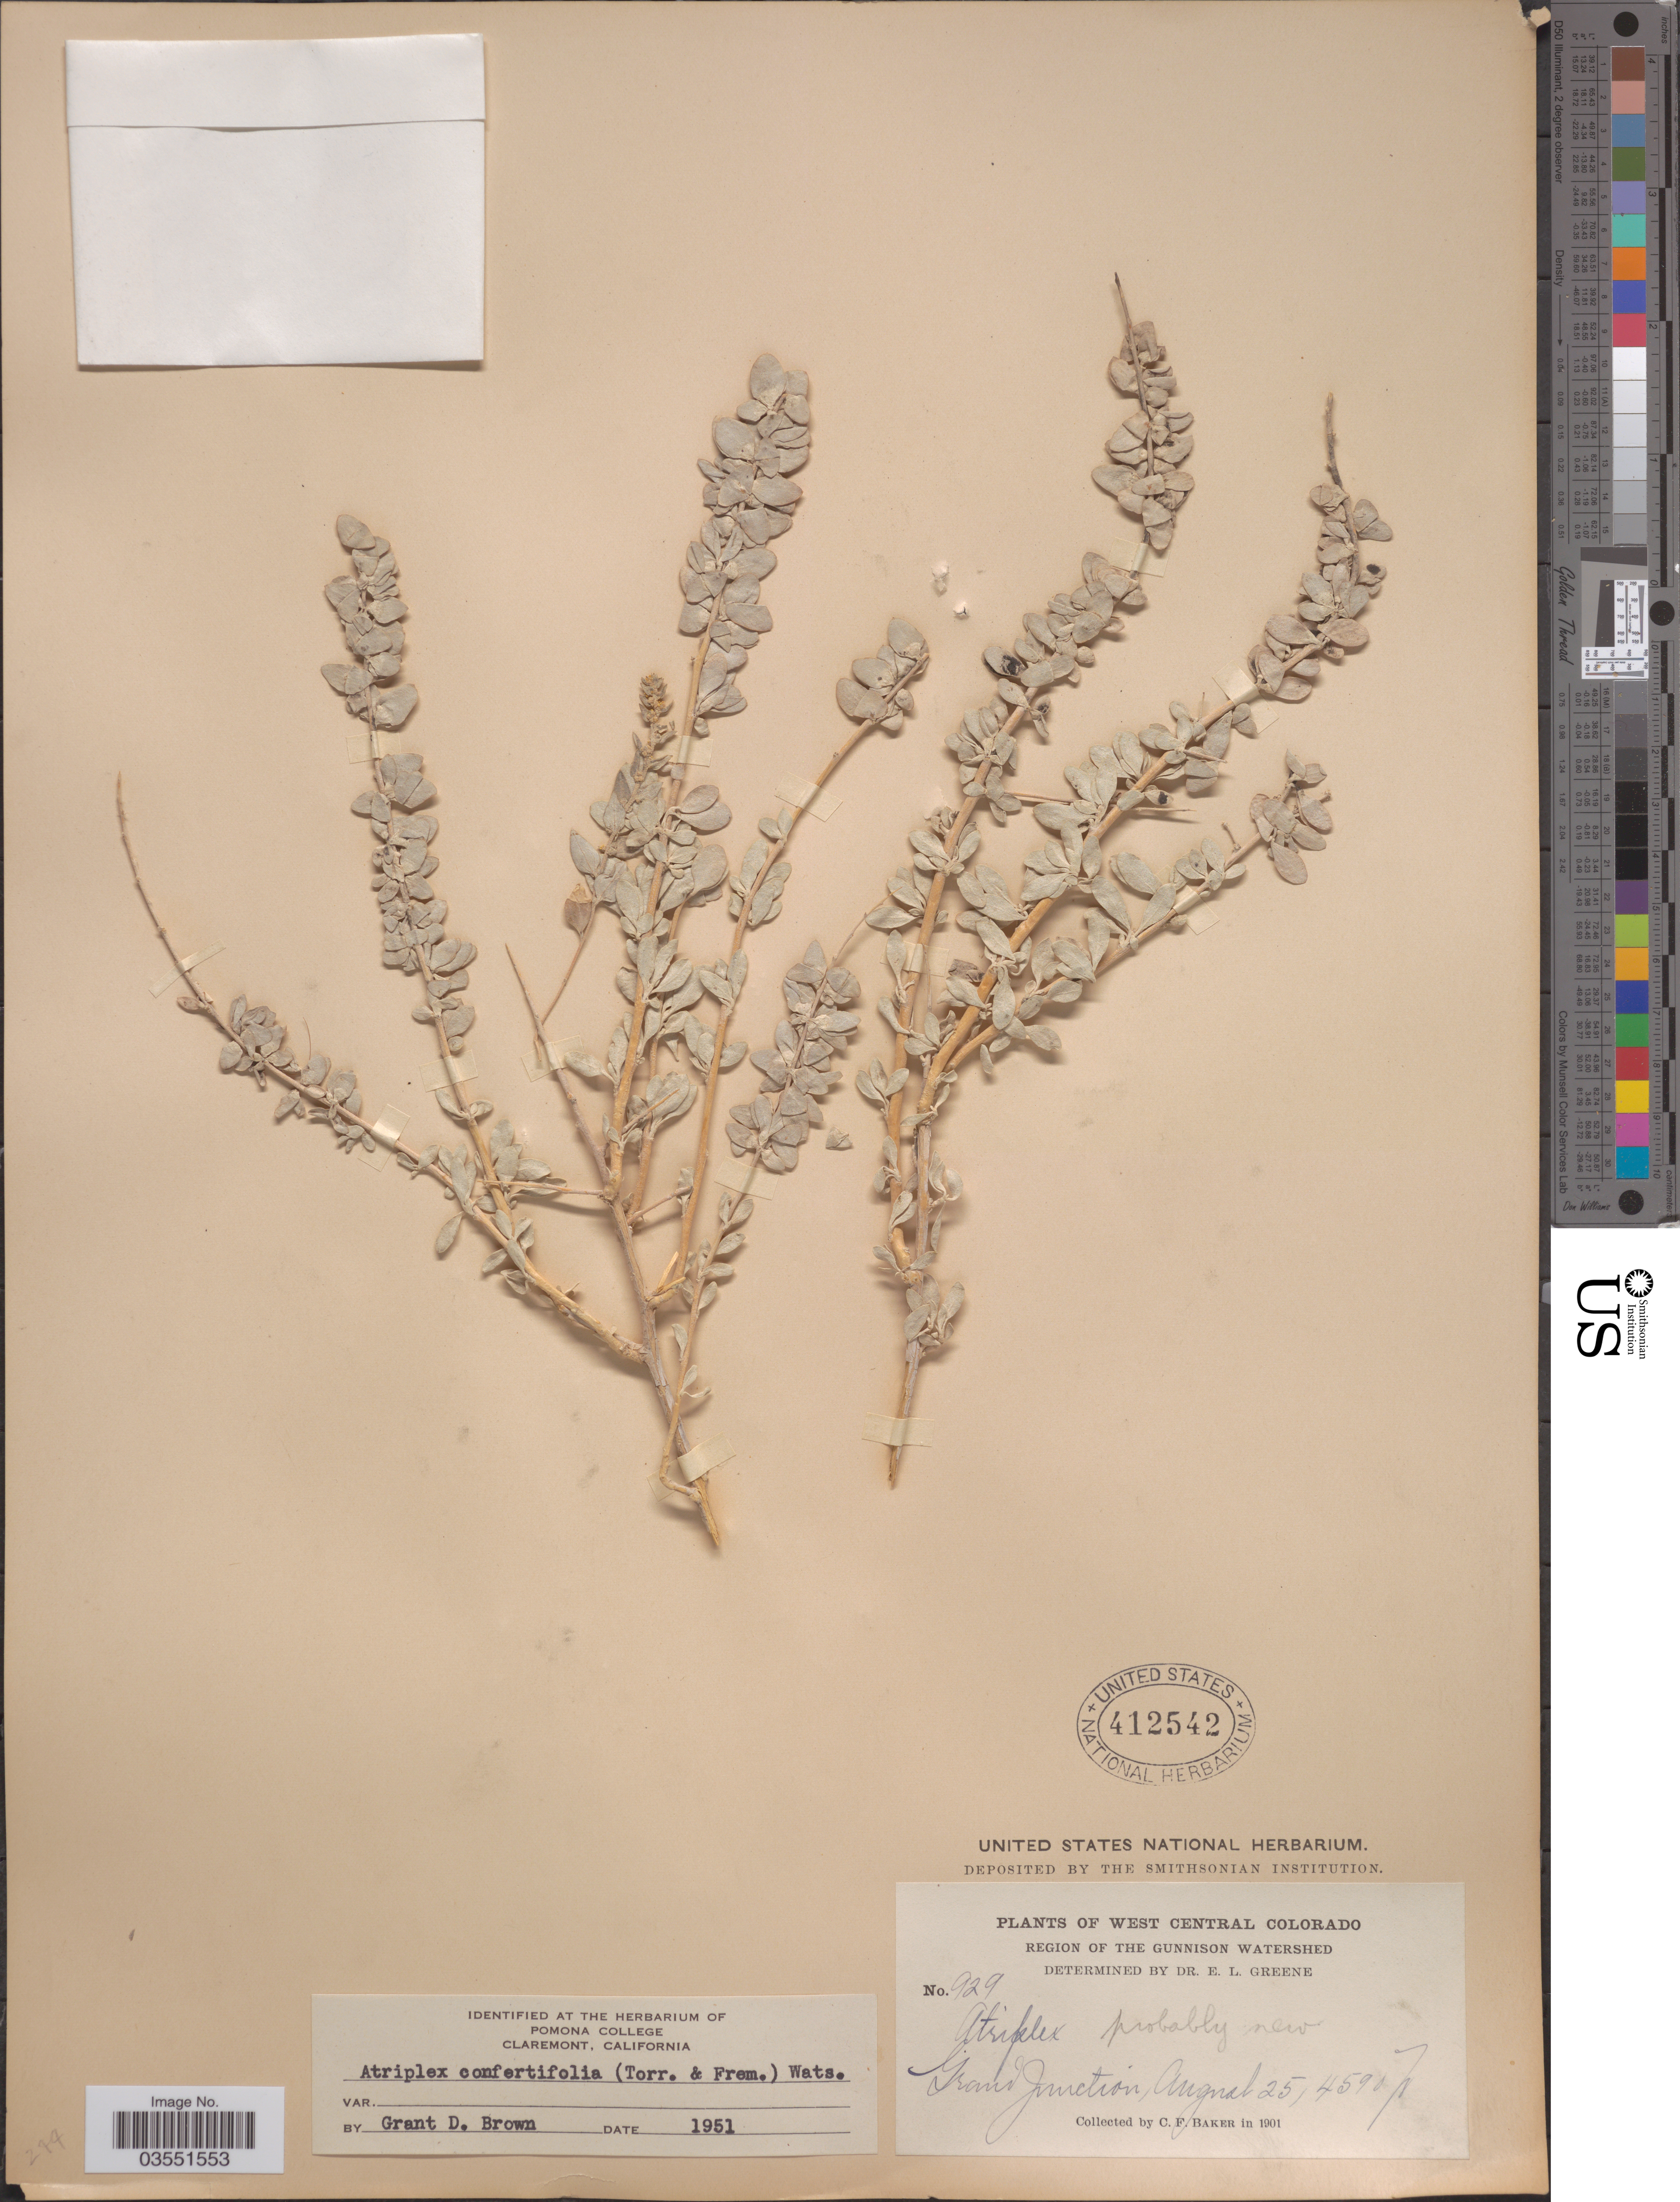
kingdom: Plantae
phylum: Tracheophyta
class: Magnoliopsida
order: Caryophyllales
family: Amaranthaceae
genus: Atriplex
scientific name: Atriplex confertifolia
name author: (Torr. & Frém.) S. Watson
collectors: C. F. Baker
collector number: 929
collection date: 1901-08-25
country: United States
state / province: Colorado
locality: West Central Colorado. Region of the Gunnison Watershed. Grand Junction.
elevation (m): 1399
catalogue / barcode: US 412542